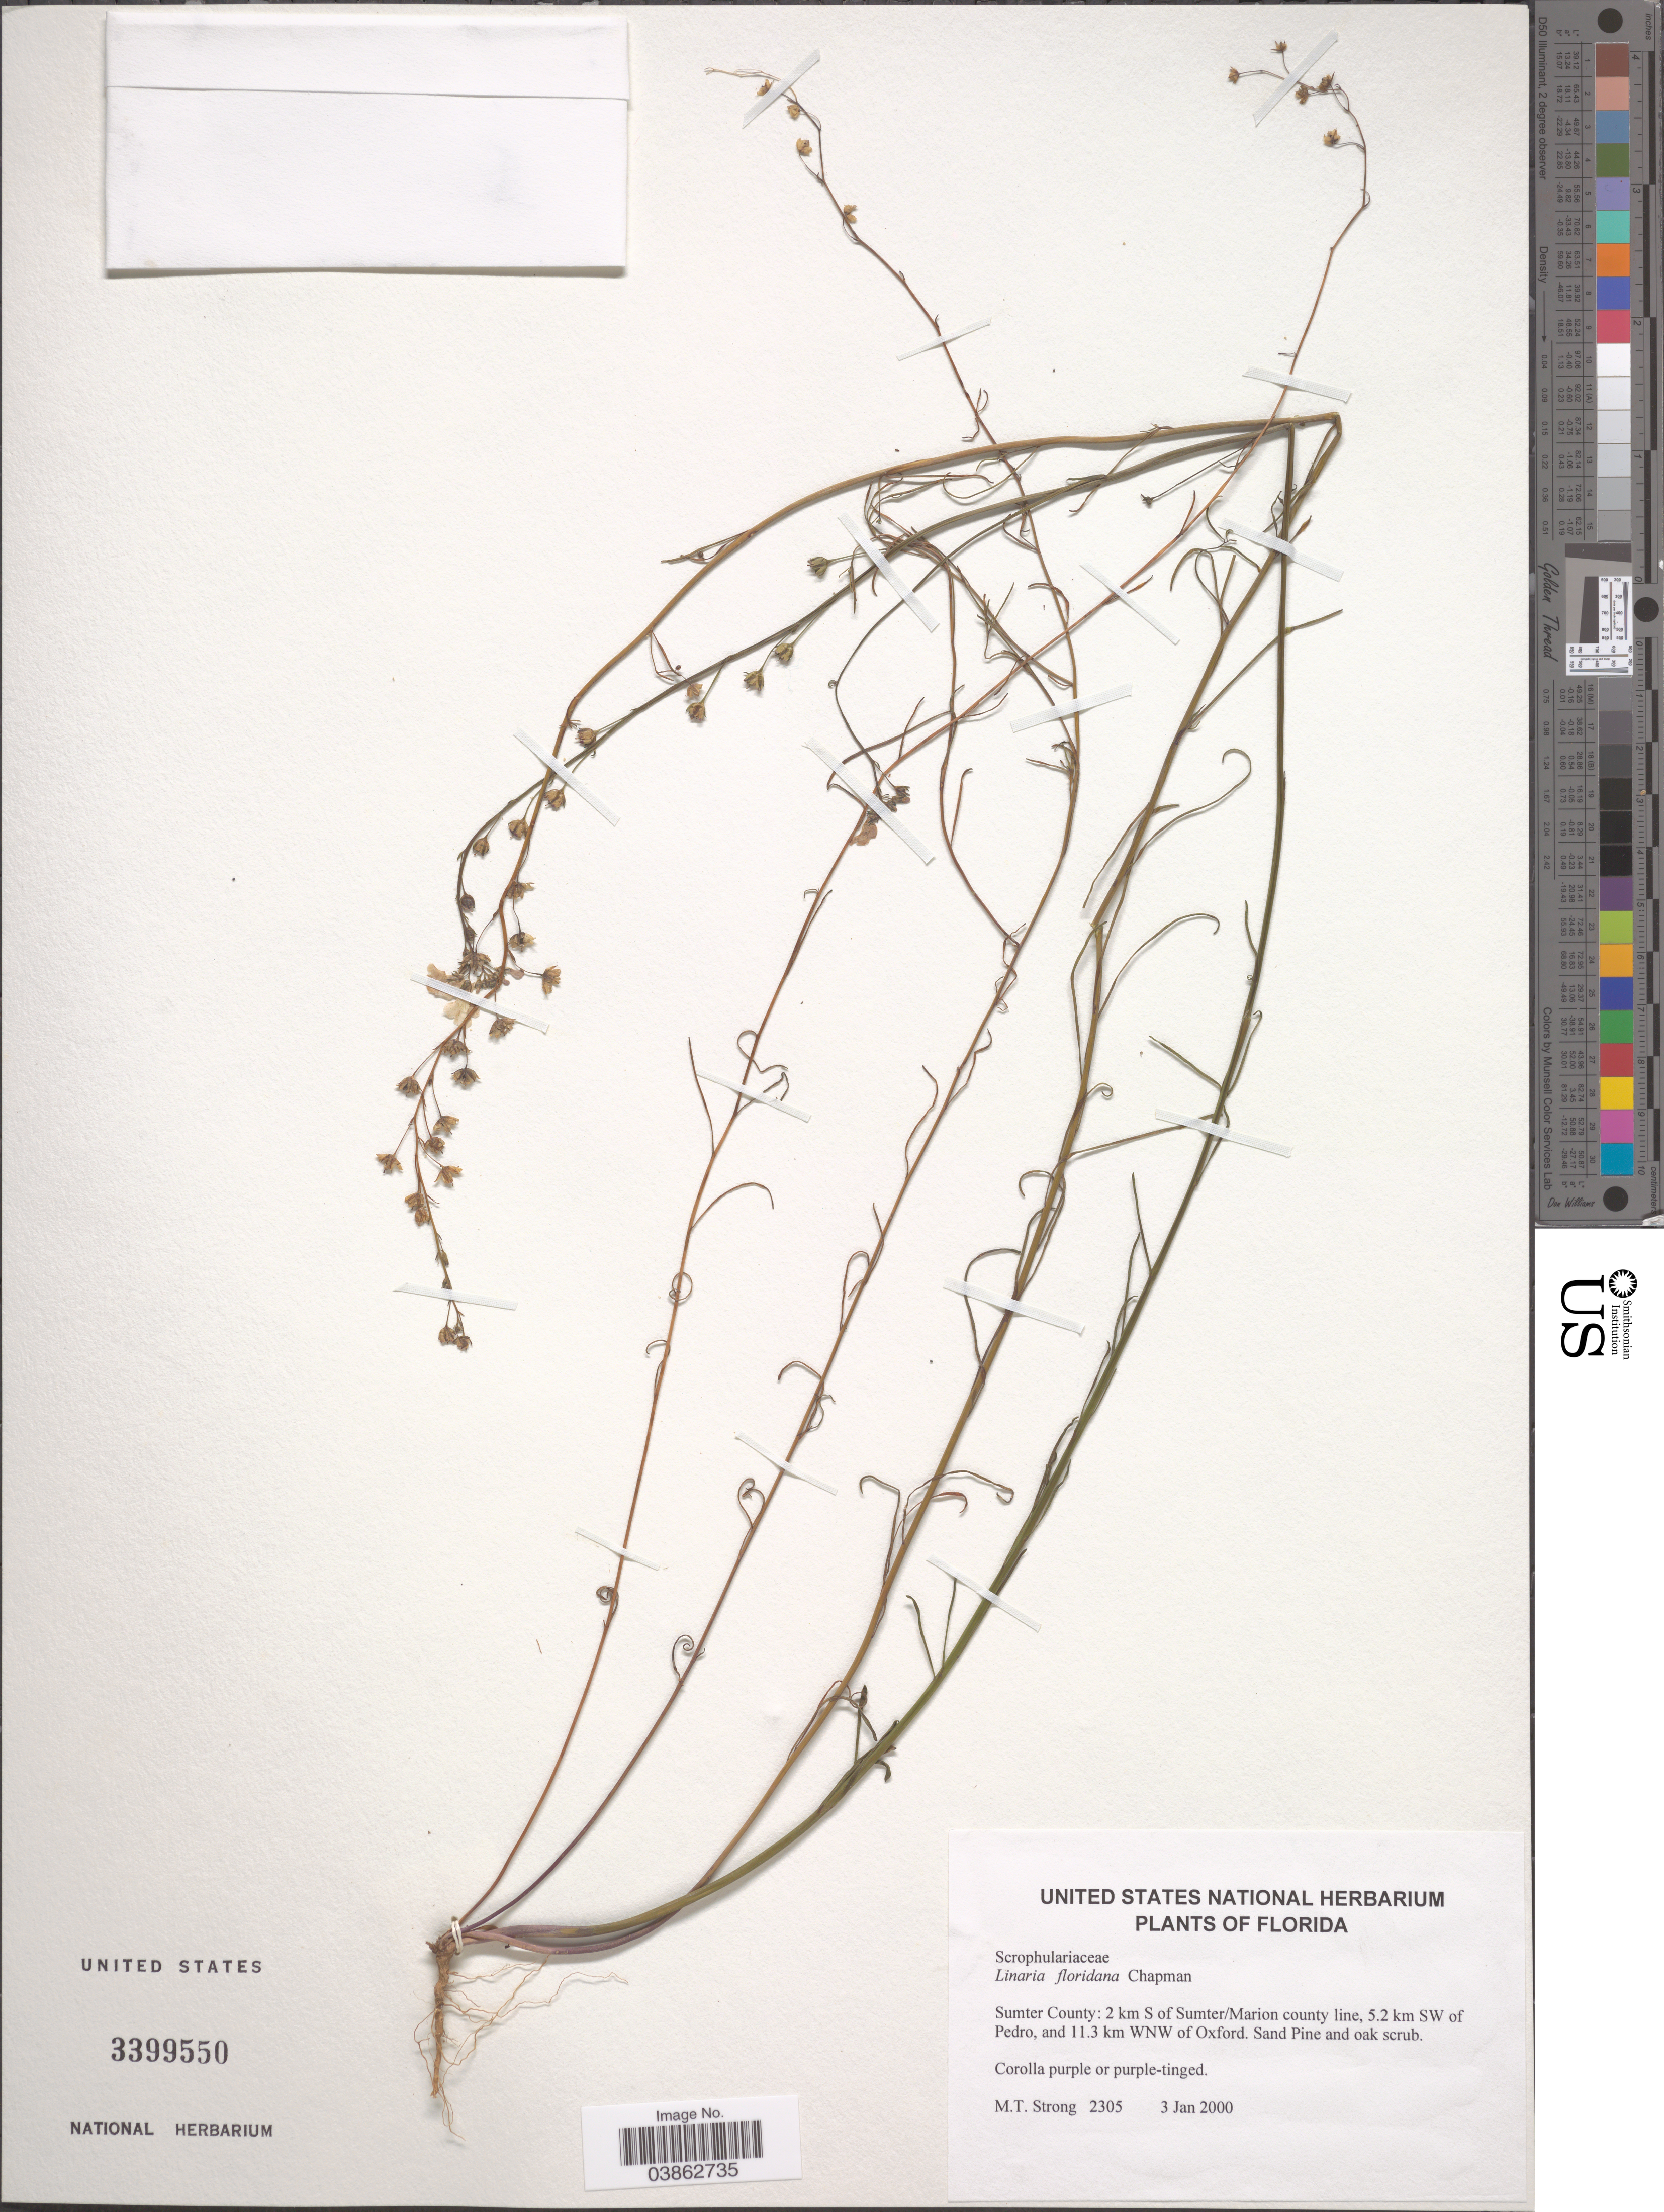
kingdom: Plantae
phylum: Tracheophyta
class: Magnoliopsida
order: Lamiales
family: Plantaginaceae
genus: Linaria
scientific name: Linaria floridana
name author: Chapm.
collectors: M. T. Strong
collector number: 2305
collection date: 2000-01-03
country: United States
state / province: Florida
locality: Sumter County: 2 km S of Sumter/Marion county line, 5.2 km SW of Pedro, and 11.3 km WNW of Oxford.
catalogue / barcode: US 3399550